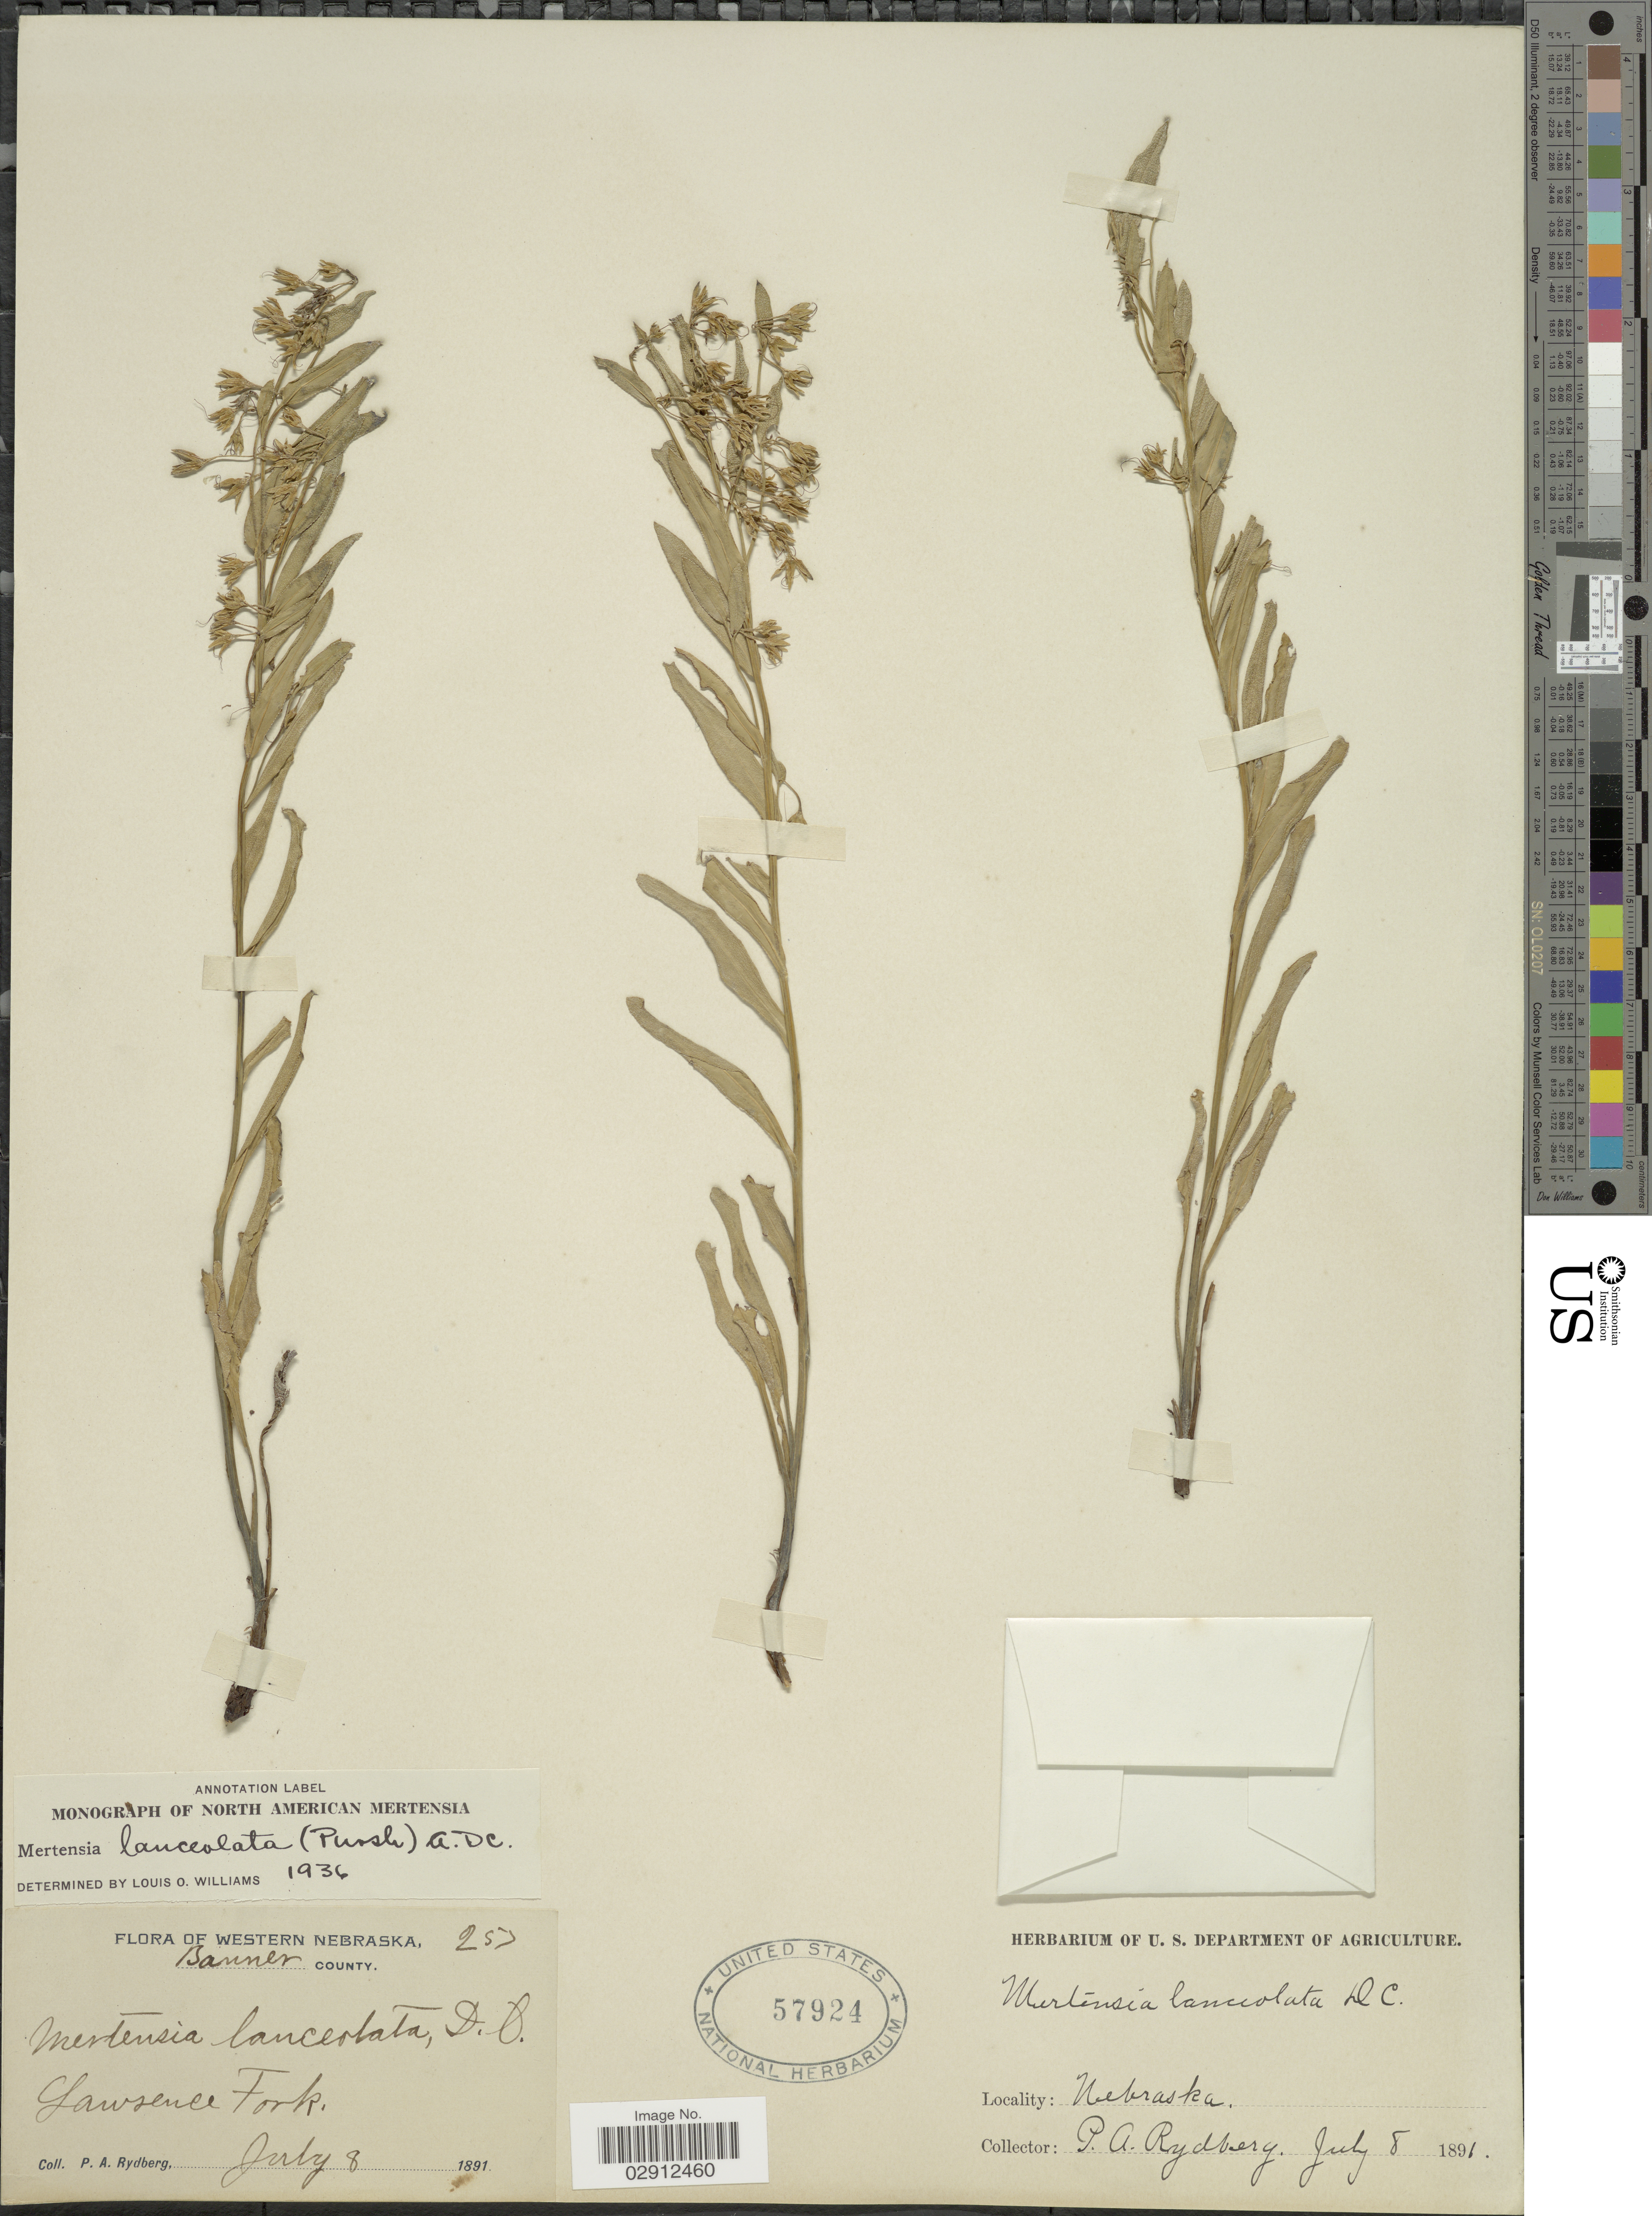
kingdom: Plantae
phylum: Tracheophyta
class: Magnoliopsida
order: Boraginales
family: Boraginaceae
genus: Mertensia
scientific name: Mertensia lanceolata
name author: (Pursh) DC. ex A. DC.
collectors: P. A. Rydberg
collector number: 257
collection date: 1891-07-08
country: United States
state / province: Nebraska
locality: Western Nebraska, Lawrence Fork, Banner County.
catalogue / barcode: US 57924